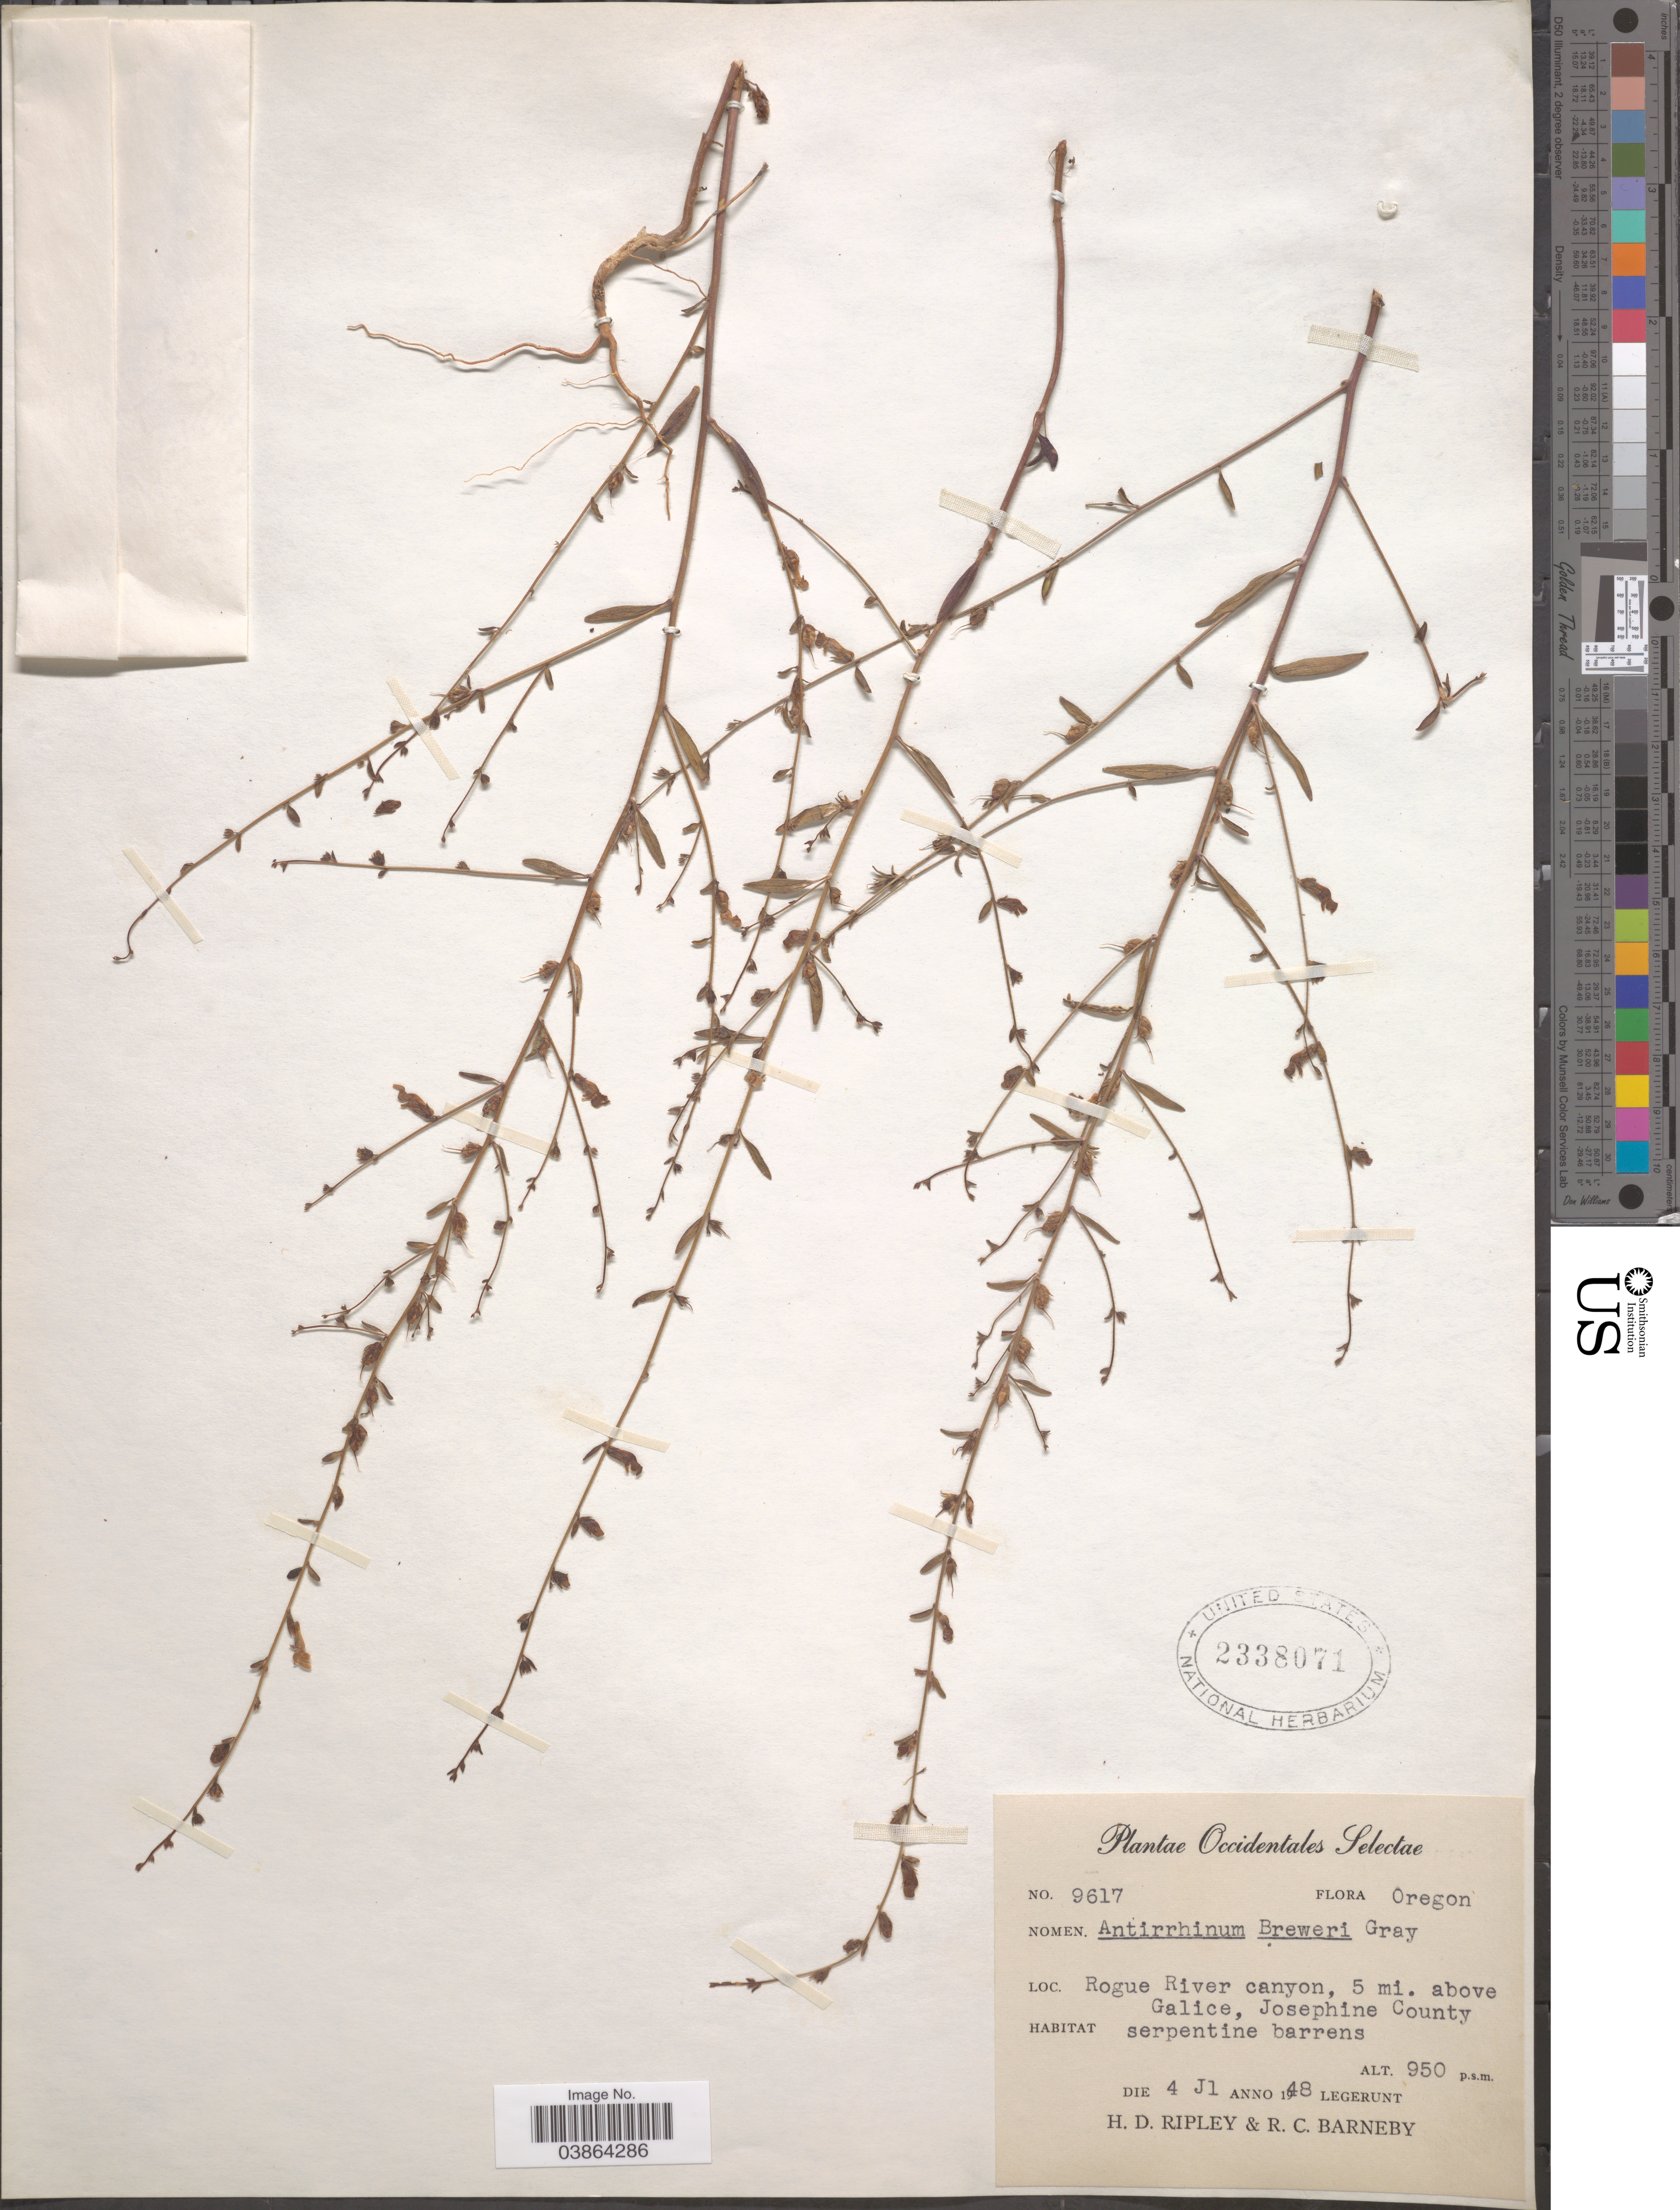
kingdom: Plantae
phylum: Tracheophyta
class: Magnoliopsida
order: Lamiales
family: Plantaginaceae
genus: Sairocarpus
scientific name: Sairocarpus vexillocalyculatus subsp. breweri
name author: (A. Gray) Barringer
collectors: H. Ripley & R. C. Barneby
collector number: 9617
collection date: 1948-07-04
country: United States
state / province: Oregon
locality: Rogue River canyon, 5 mi. above Galice, Josephine County.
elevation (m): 950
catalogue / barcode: US 2338071